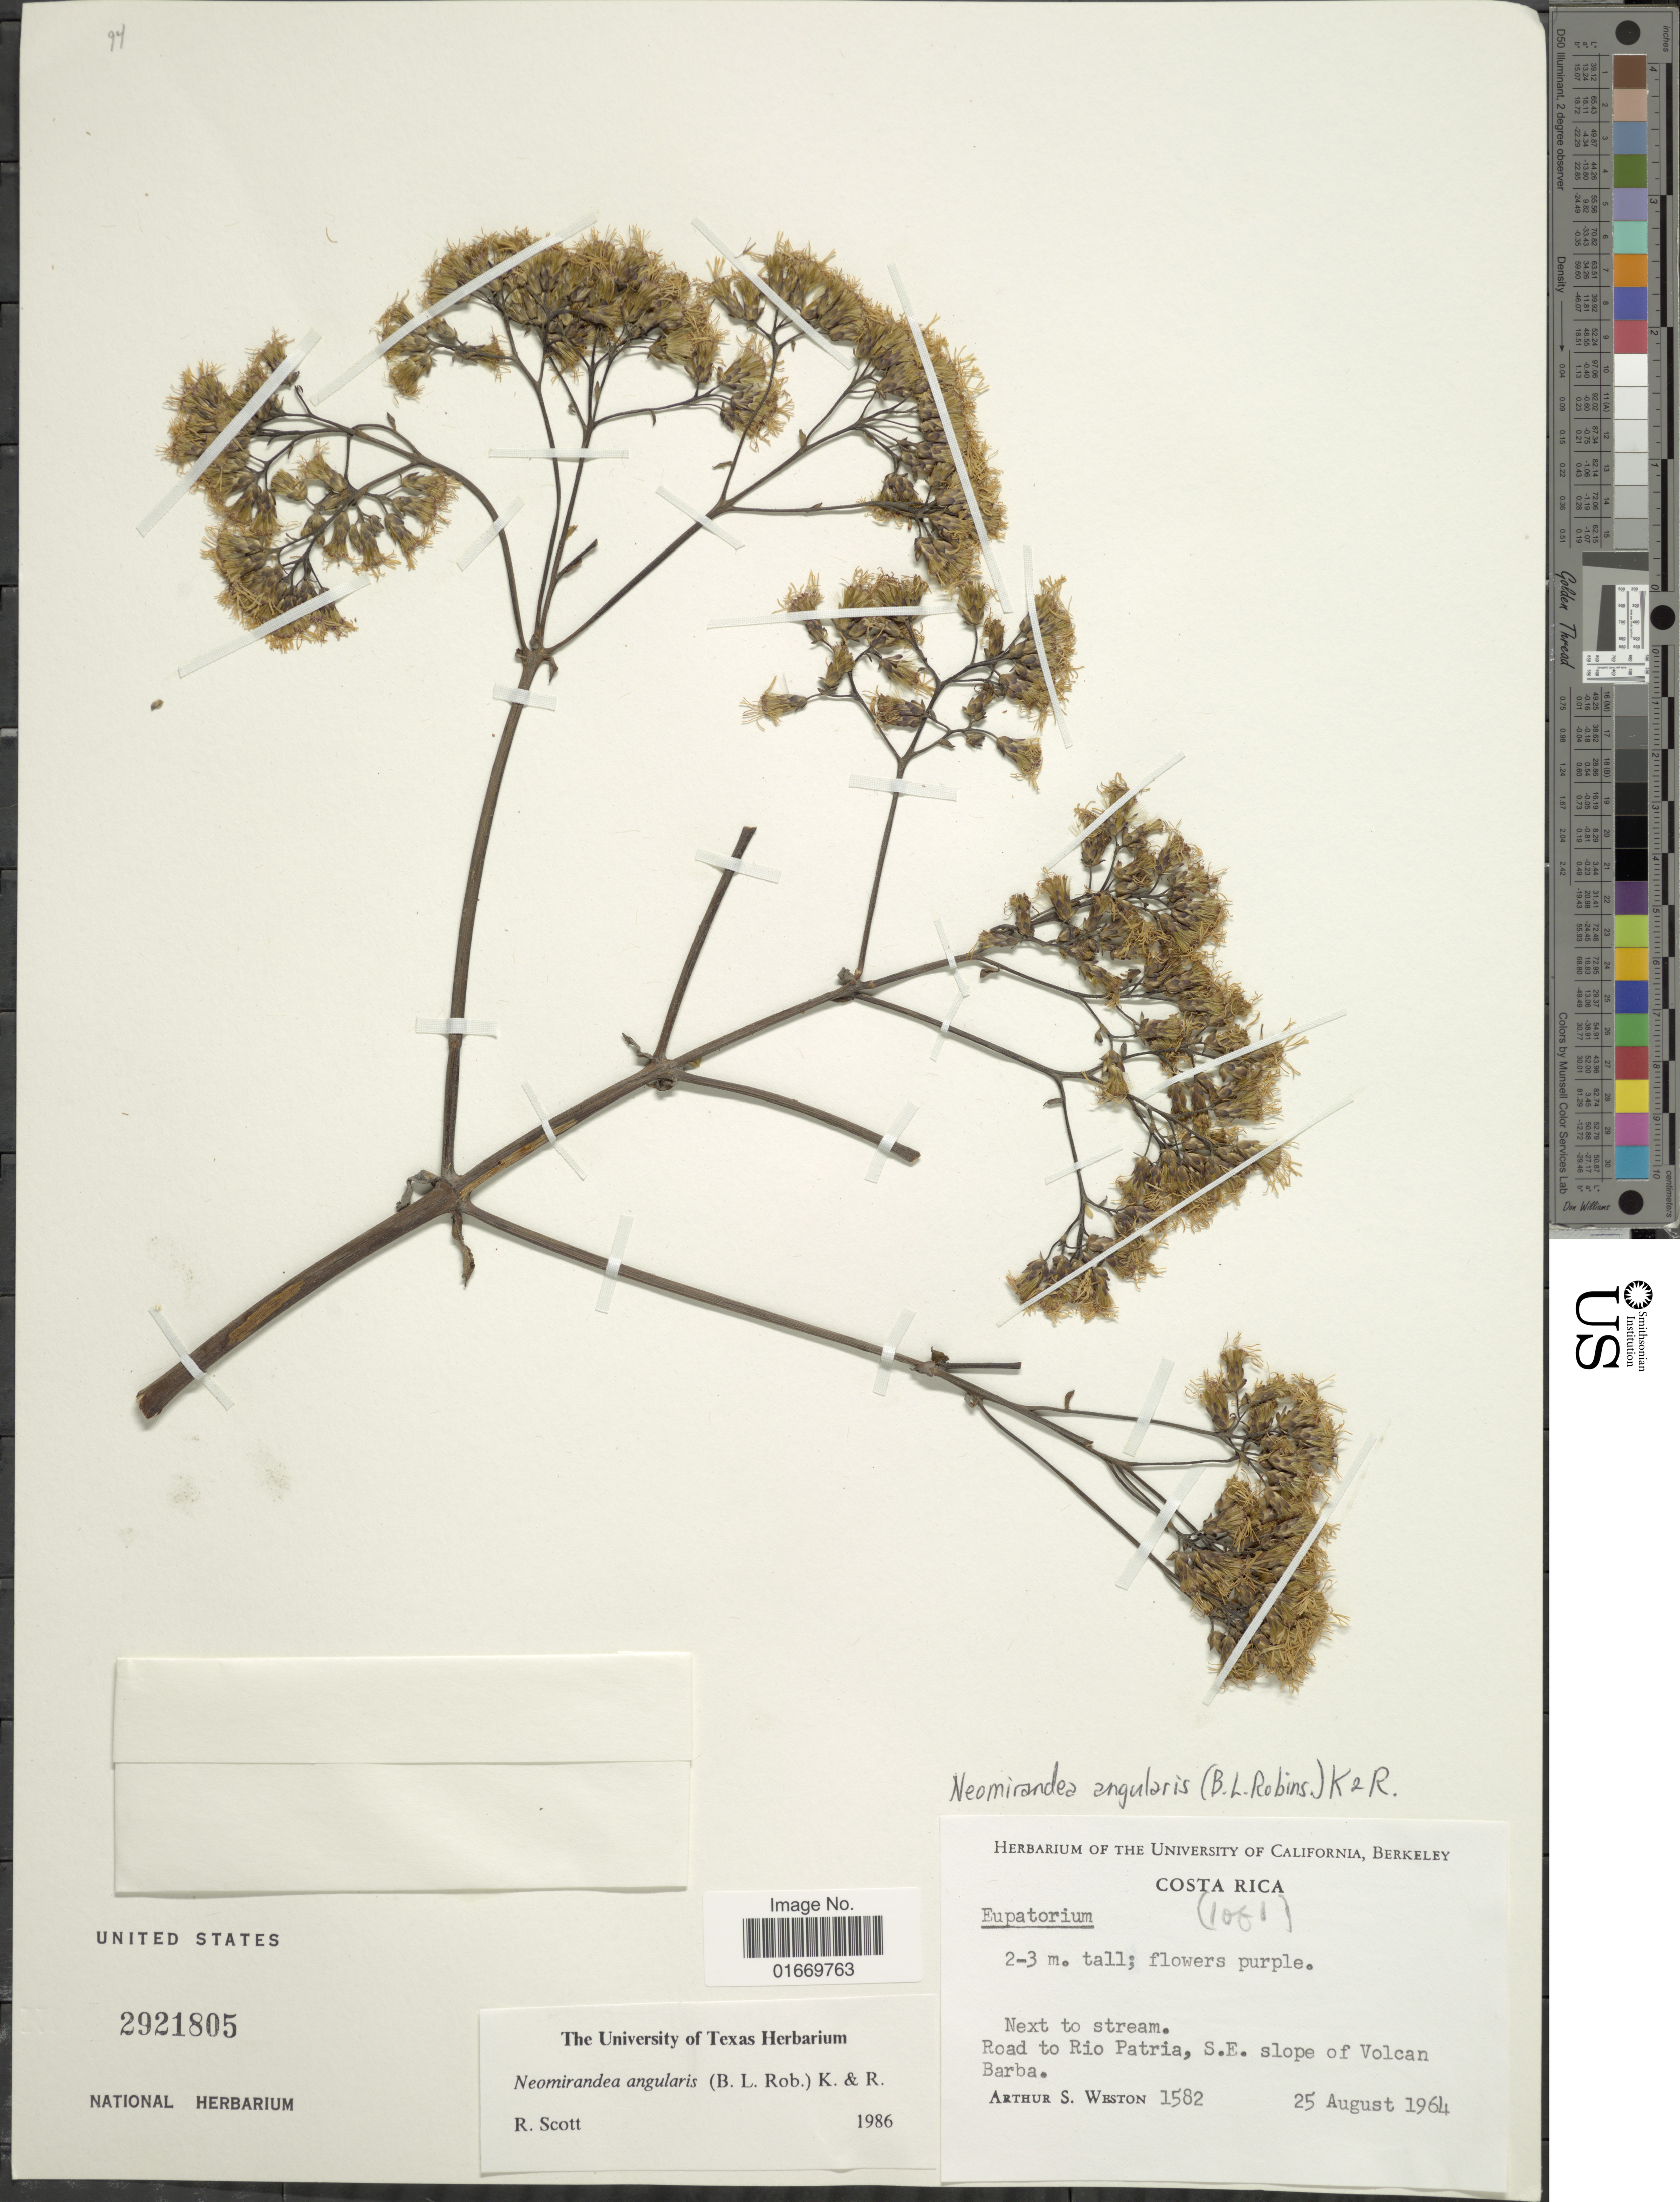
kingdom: Plantae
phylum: Tracheophyta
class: Magnoliopsida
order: Asterales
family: Asteraceae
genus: Neomirandea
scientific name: Neomirandea angularis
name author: (B.L. Rob.) R.M. King & H. Rob.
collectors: A. Weston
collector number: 1582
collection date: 1964-08-25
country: Costa Rica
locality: Costa Rica. Next to stream. Road to Rio Patria, S. E. slope of Volcan Barba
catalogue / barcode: US 2921805